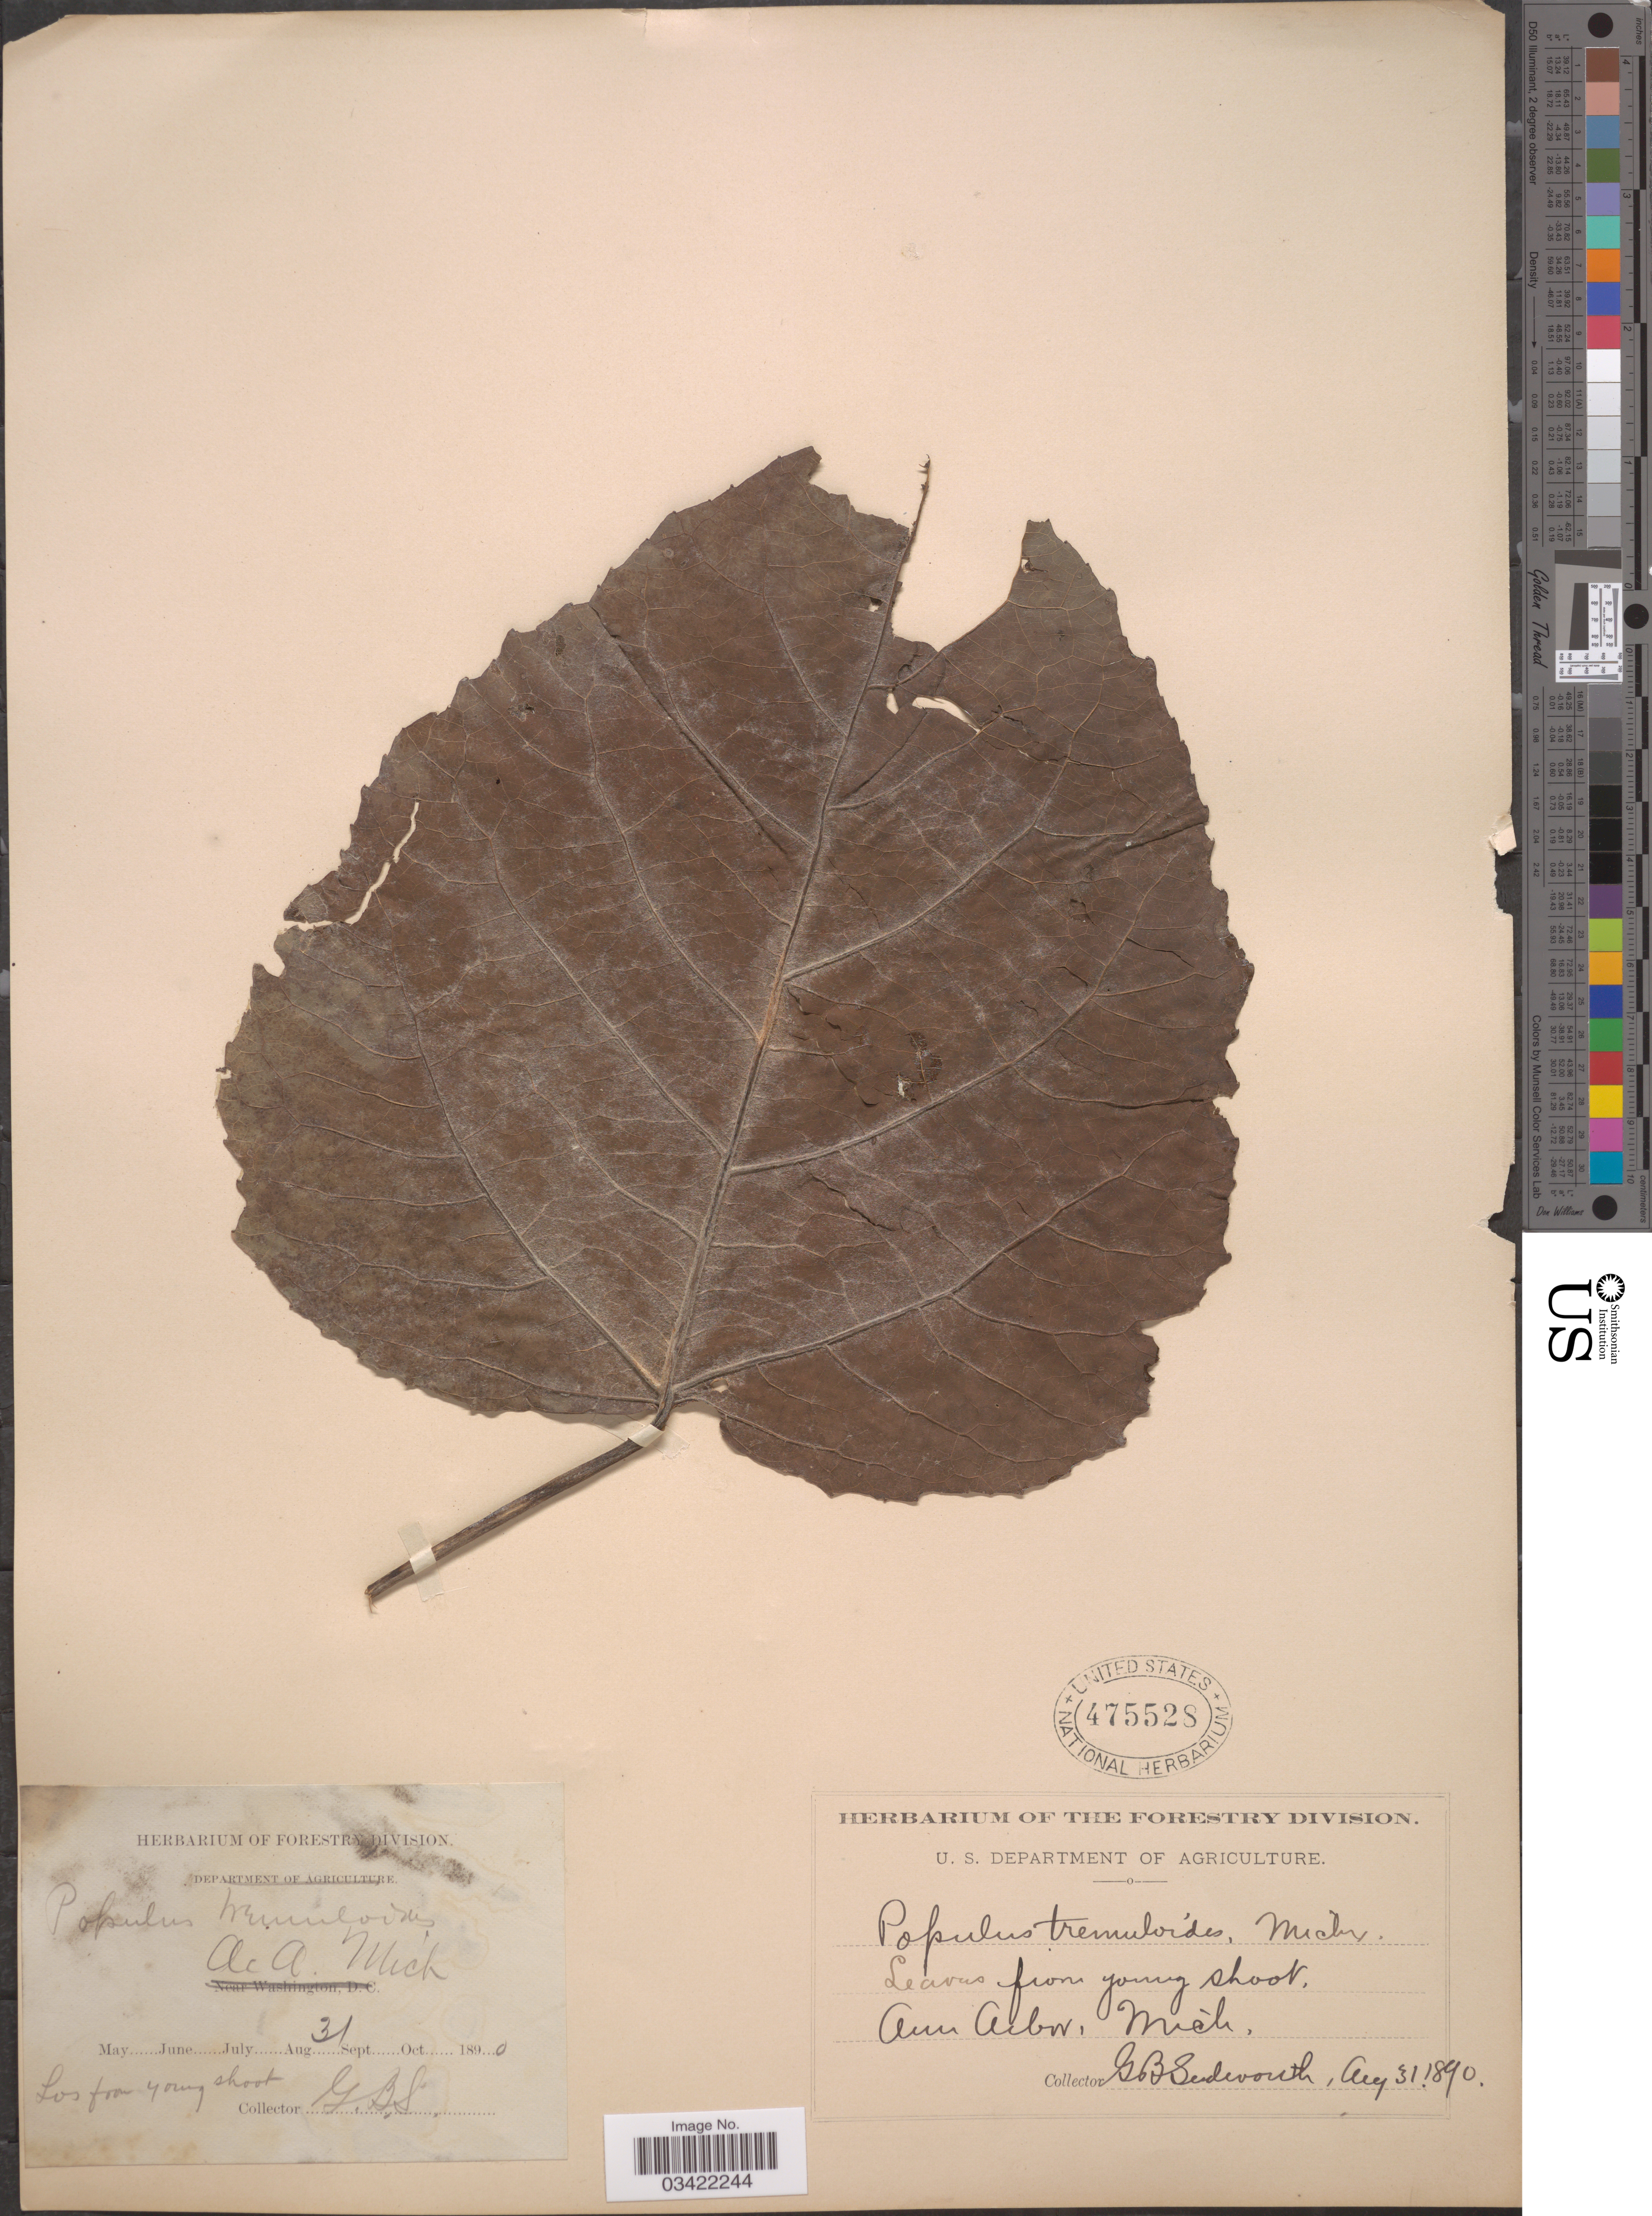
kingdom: Plantae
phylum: Tracheophyta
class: Magnoliopsida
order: Malpighiales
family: Salicaceae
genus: Populus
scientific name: Populus grandidentata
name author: Michx.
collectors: G. B. Sudworth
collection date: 1890-08-31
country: United States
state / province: Michigan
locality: Ann Arbor.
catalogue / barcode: US 475528